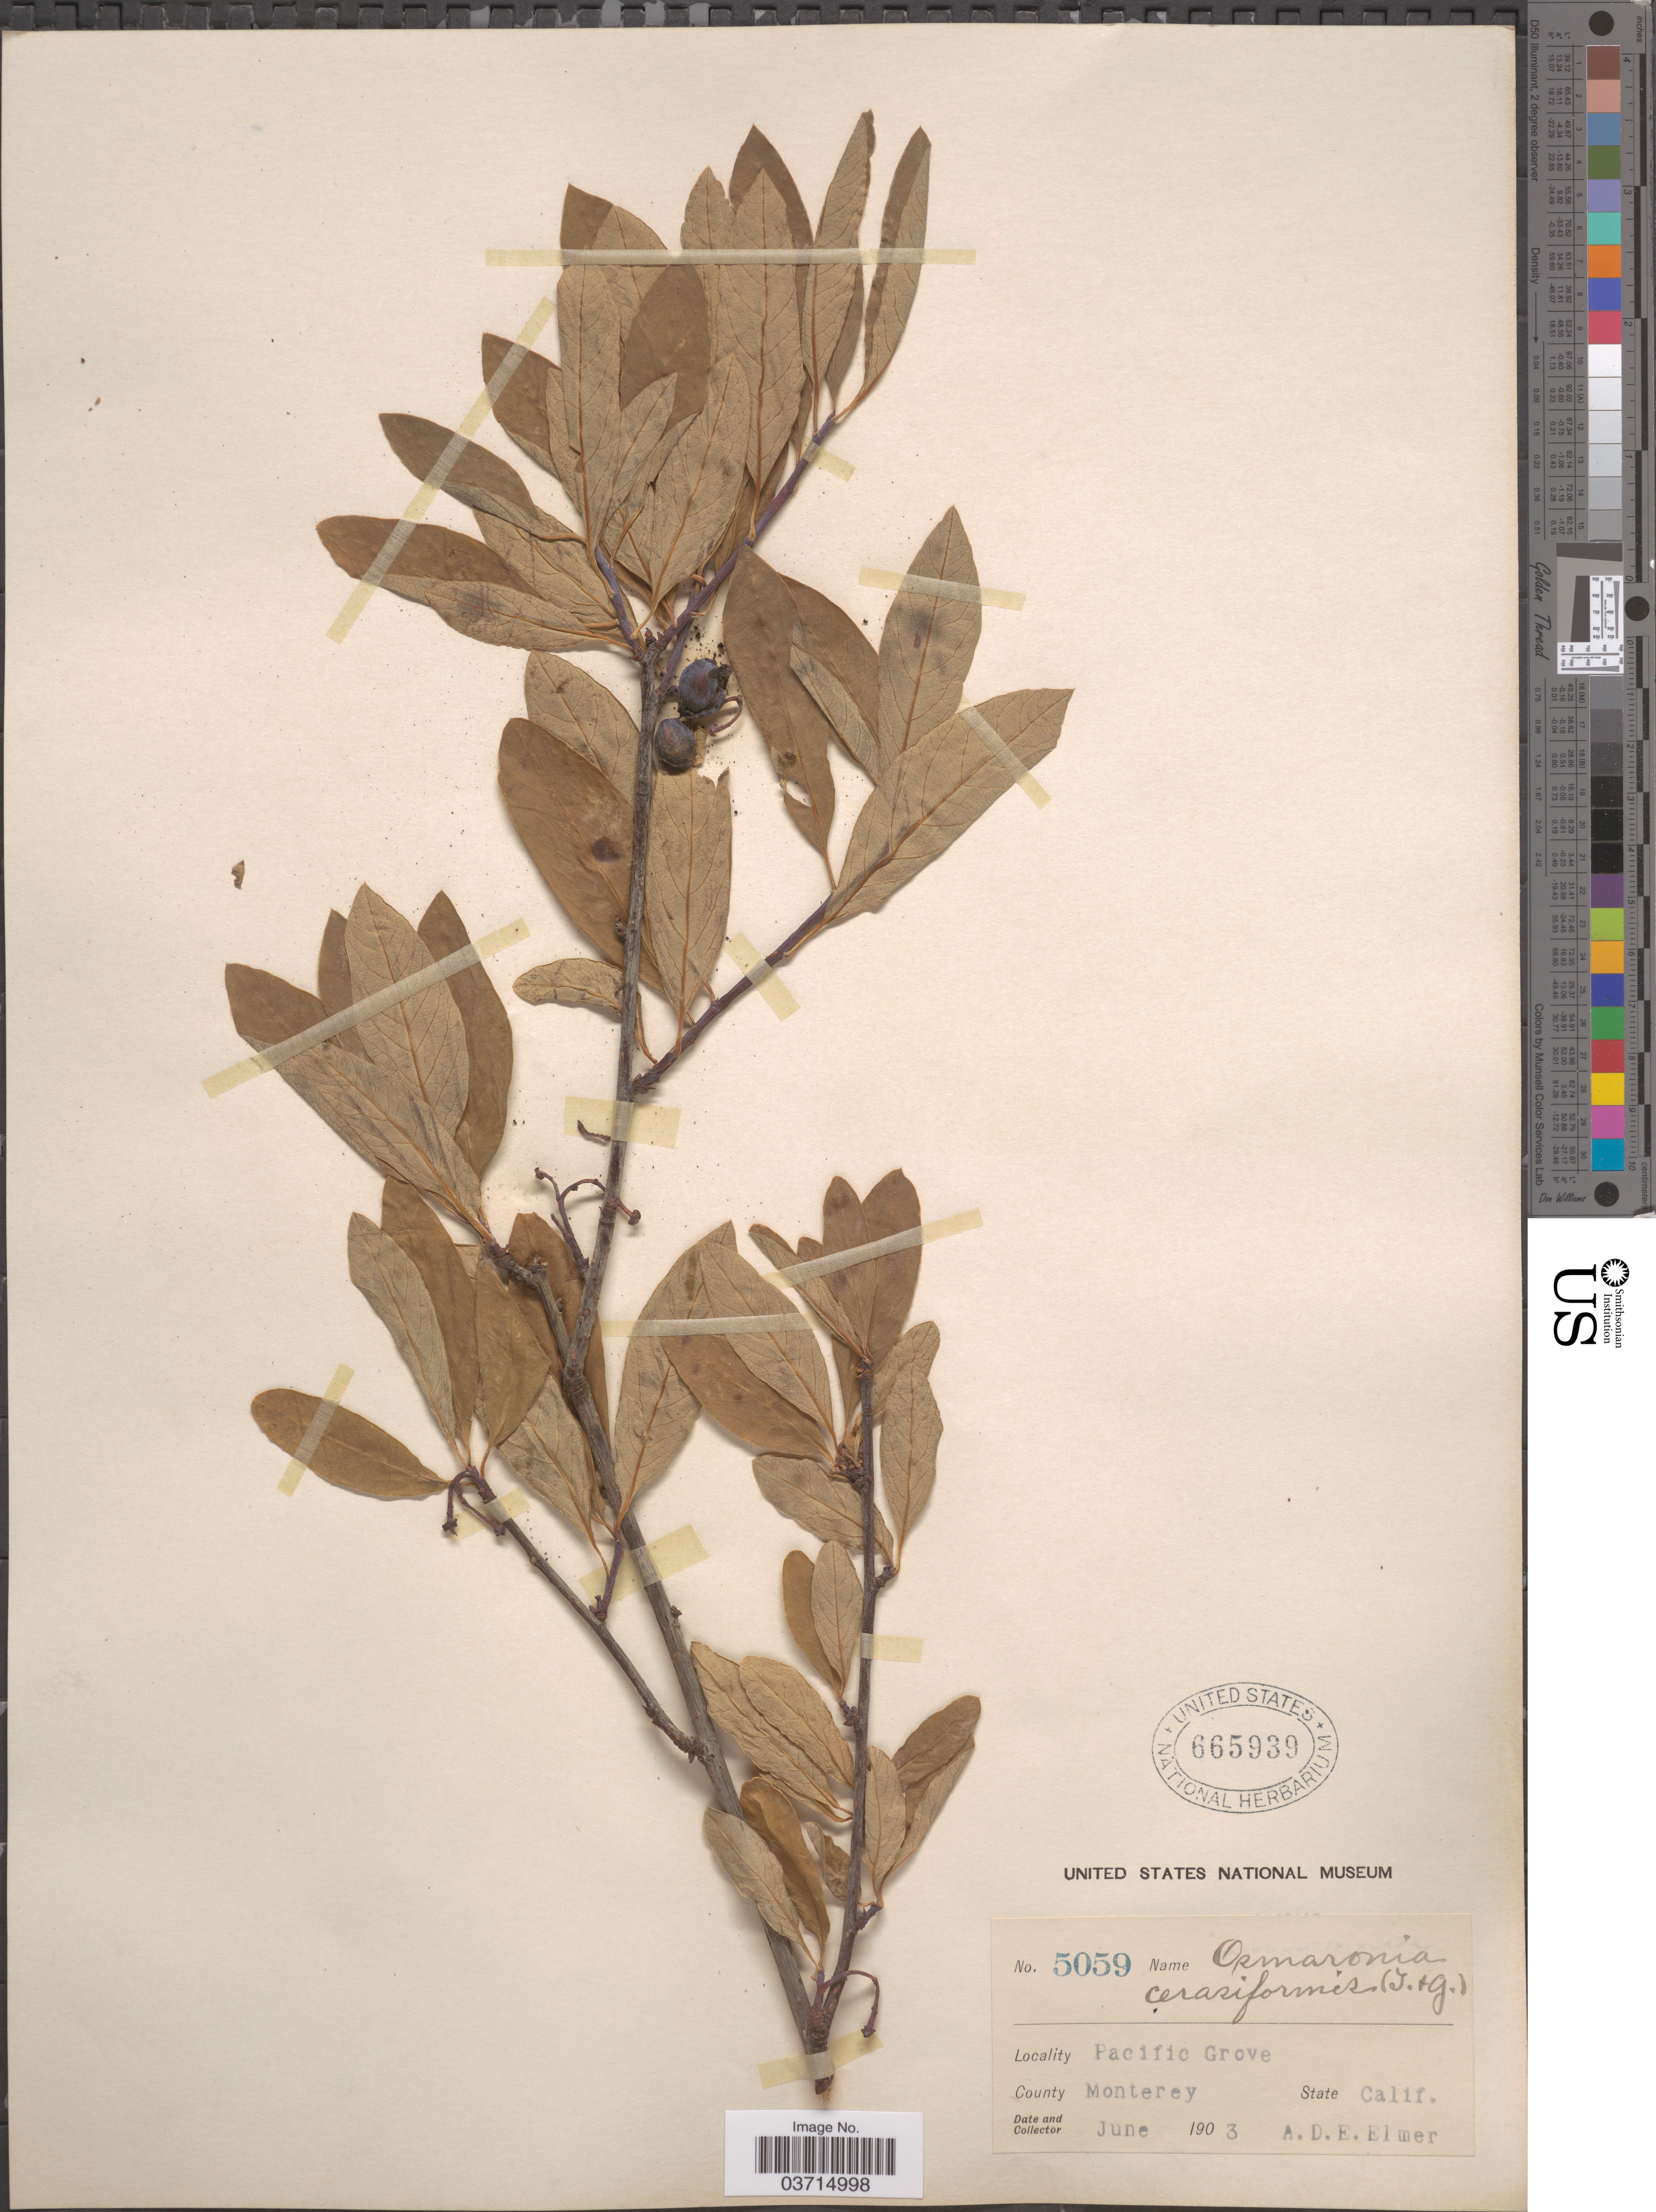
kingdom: Plantae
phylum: Tracheophyta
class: Magnoliopsida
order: Rosales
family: Rosaceae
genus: Oemleria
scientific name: Oemleria cerasiformis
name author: (Torr. & A. Gray ex Hook. & Arn.) J.W. Landon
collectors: A. D. E. Elmer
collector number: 5059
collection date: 1903-06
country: United States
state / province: Oregon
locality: Pacific Grove, County Monterey.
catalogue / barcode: US 665939